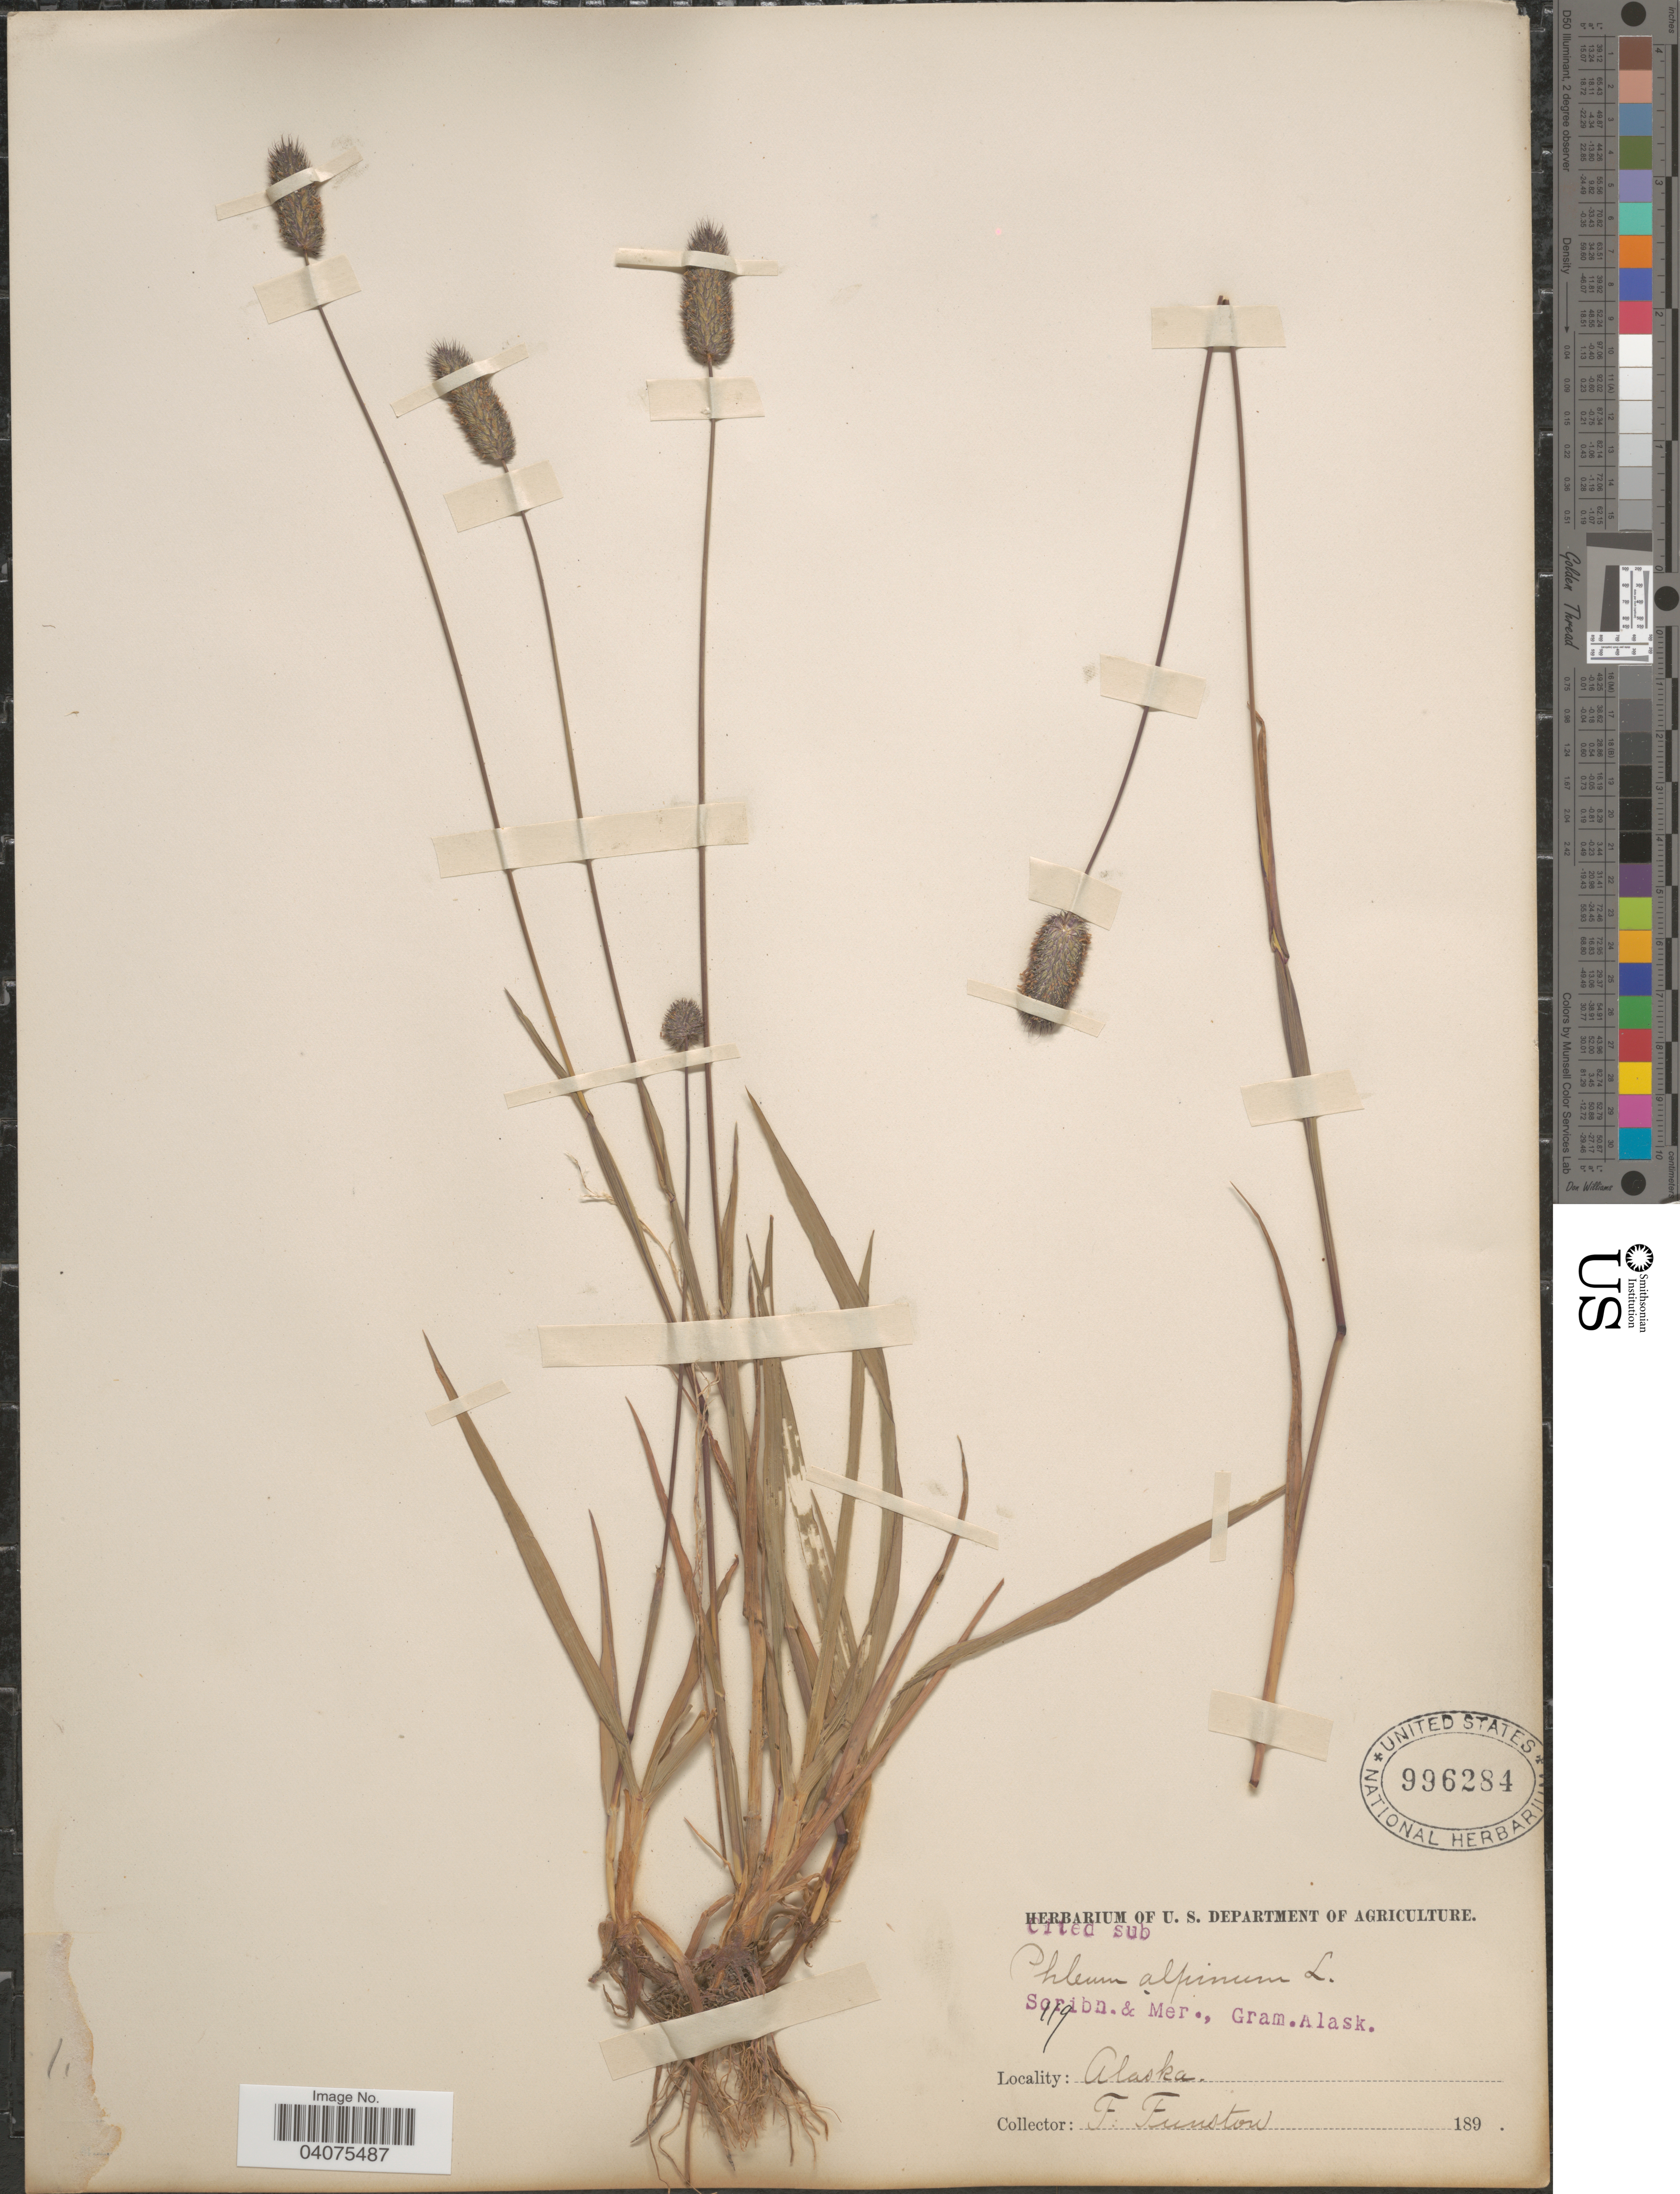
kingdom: Plantae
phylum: Tracheophyta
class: Liliopsida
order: Poales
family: Poaceae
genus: Phleum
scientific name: Phleum alpinum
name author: L.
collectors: F. Funston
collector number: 119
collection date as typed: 189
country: United States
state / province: Alaska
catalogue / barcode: US 996284